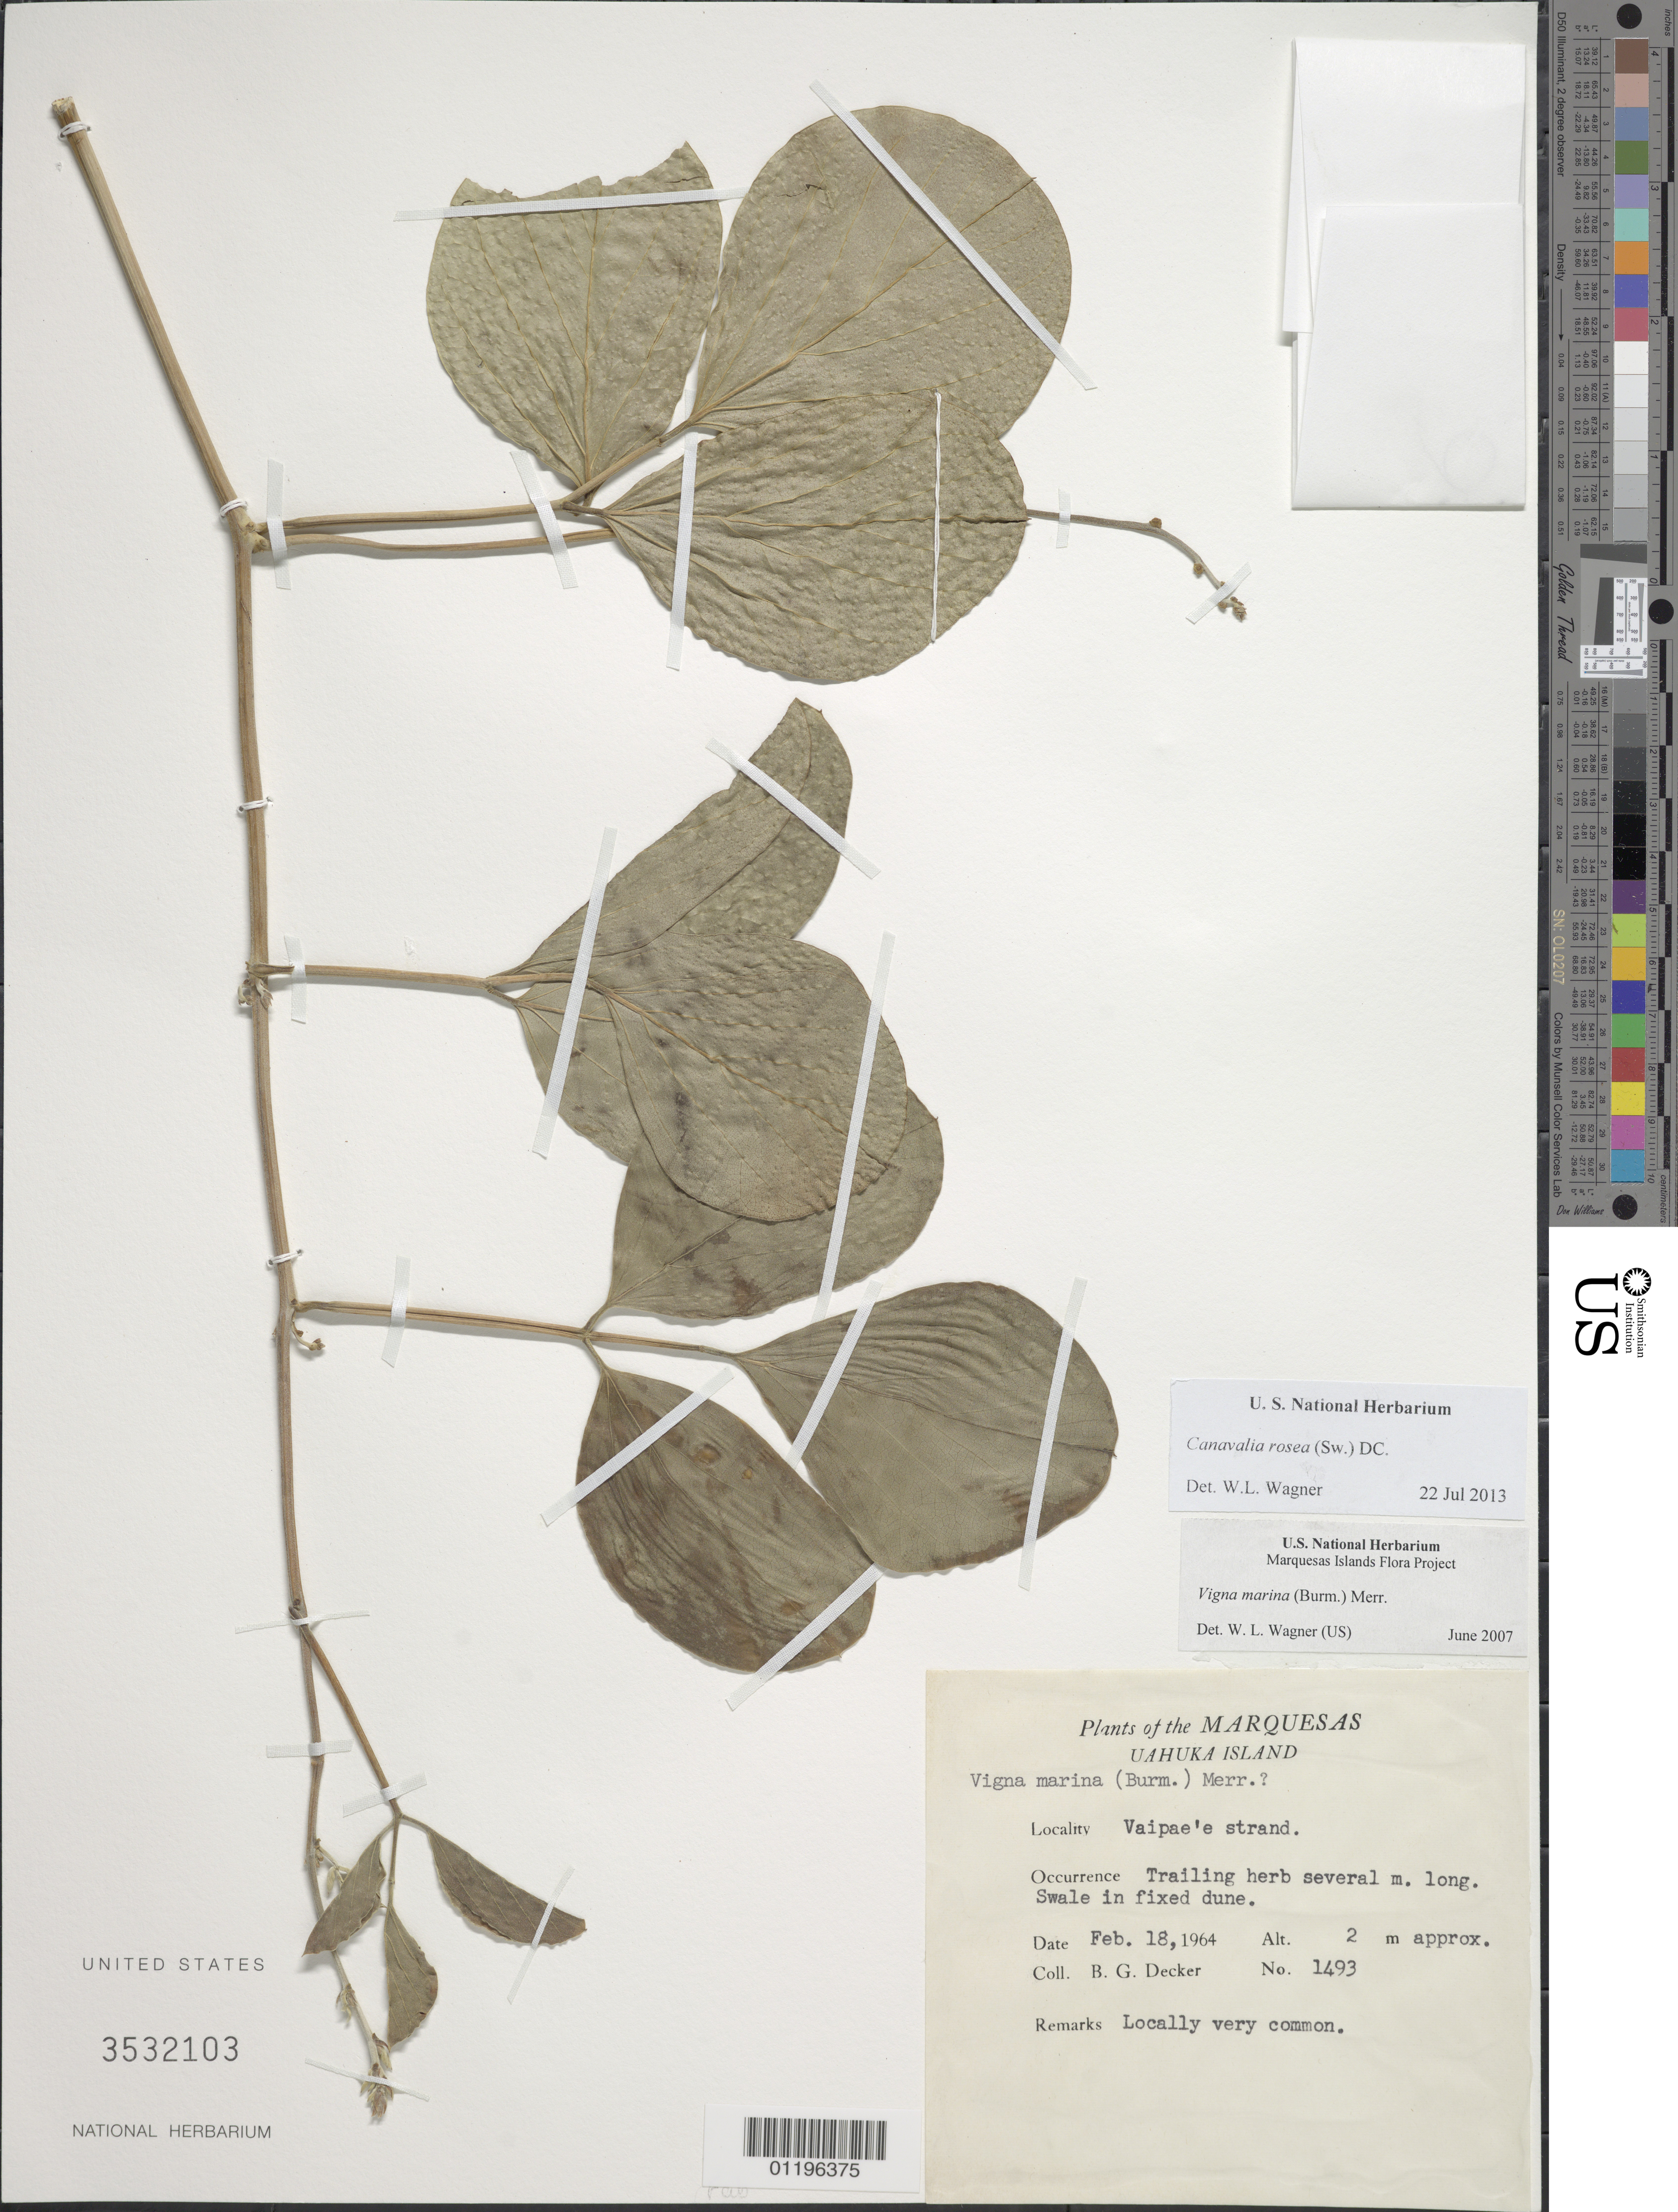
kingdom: Plantae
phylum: Tracheophyta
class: Magnoliopsida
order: Fabales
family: Fabaceae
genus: Canavalia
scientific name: Canavalia rosea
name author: (Sw.) DC.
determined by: Lorence, David H., (PTBG), National Tropical Botanical Garden (UNITED STATES)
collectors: B. G. Decker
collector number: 1493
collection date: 1964-02-18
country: French Polynesia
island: Ua Huka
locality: Vaipae'e strand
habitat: Swale in fixed dune; locally very common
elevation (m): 2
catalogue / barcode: US 3532103